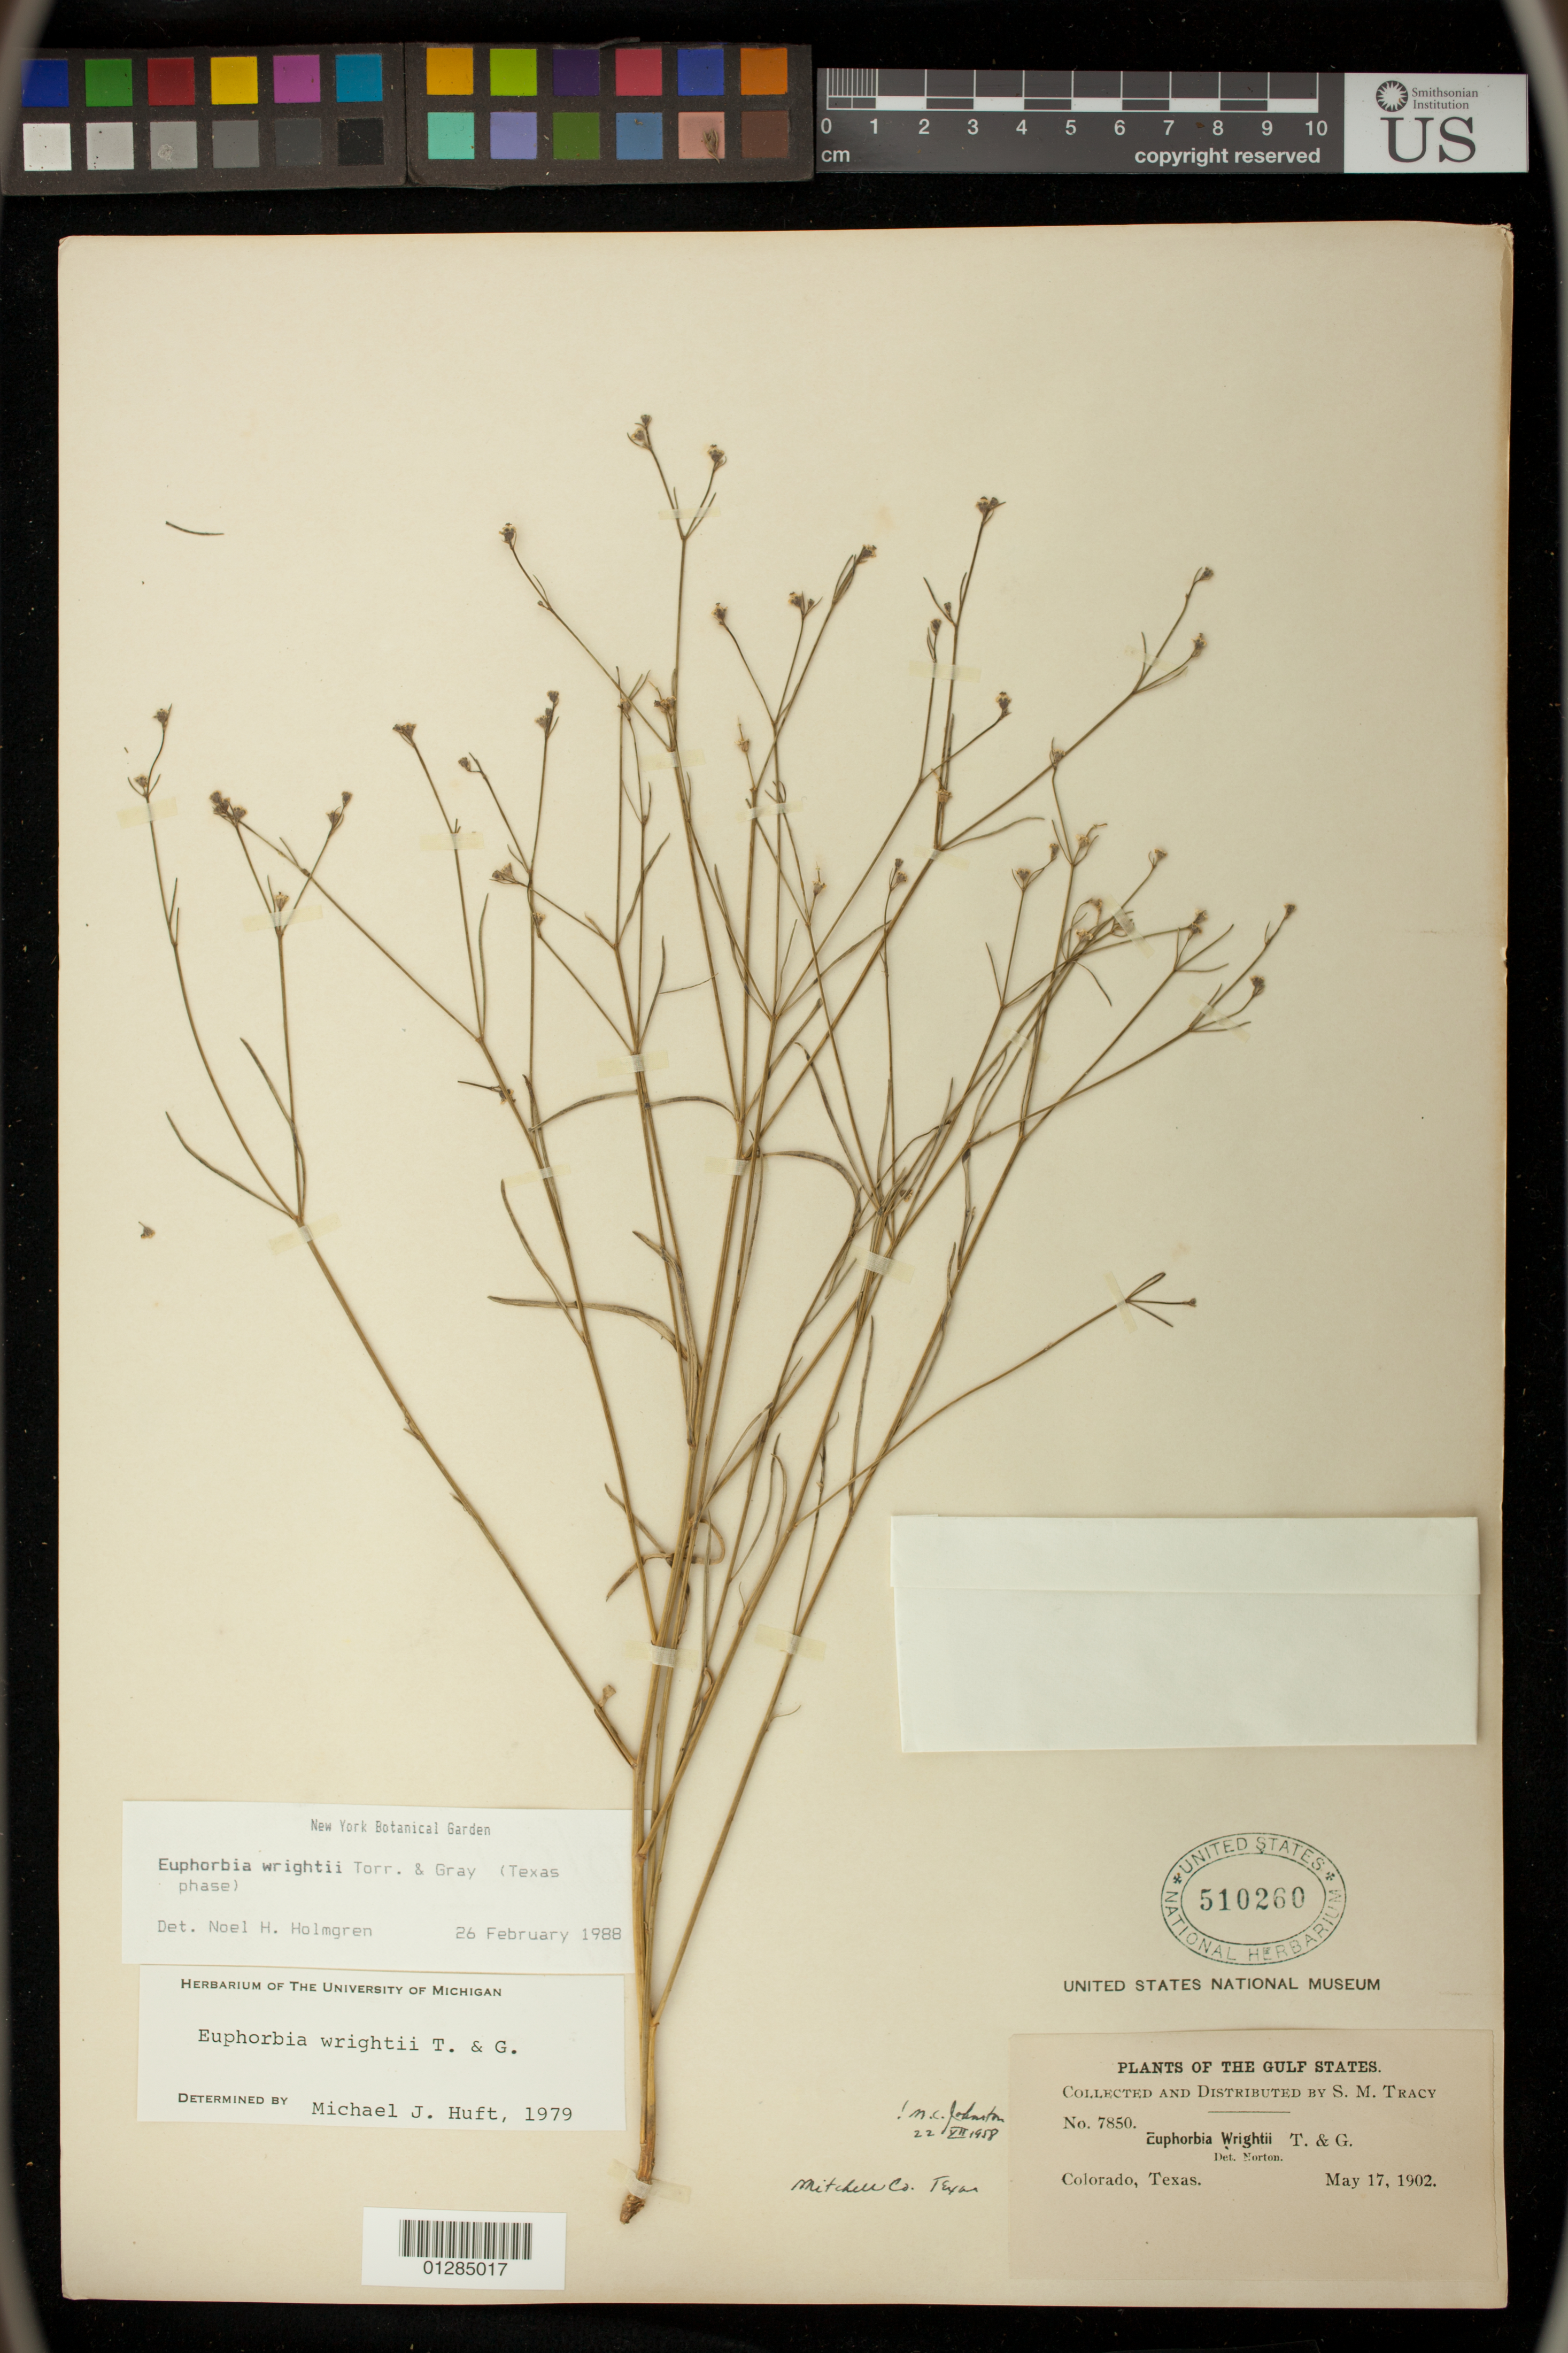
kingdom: Plantae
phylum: Tracheophyta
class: Magnoliopsida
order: Malpighiales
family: Euphorbiaceae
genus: Euphorbia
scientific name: Euphorbia wrightii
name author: Torr. & A. Gray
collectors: S. M. Tracy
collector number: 7850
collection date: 1902-05-17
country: United States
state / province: Texas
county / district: Colorado County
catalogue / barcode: US 510260